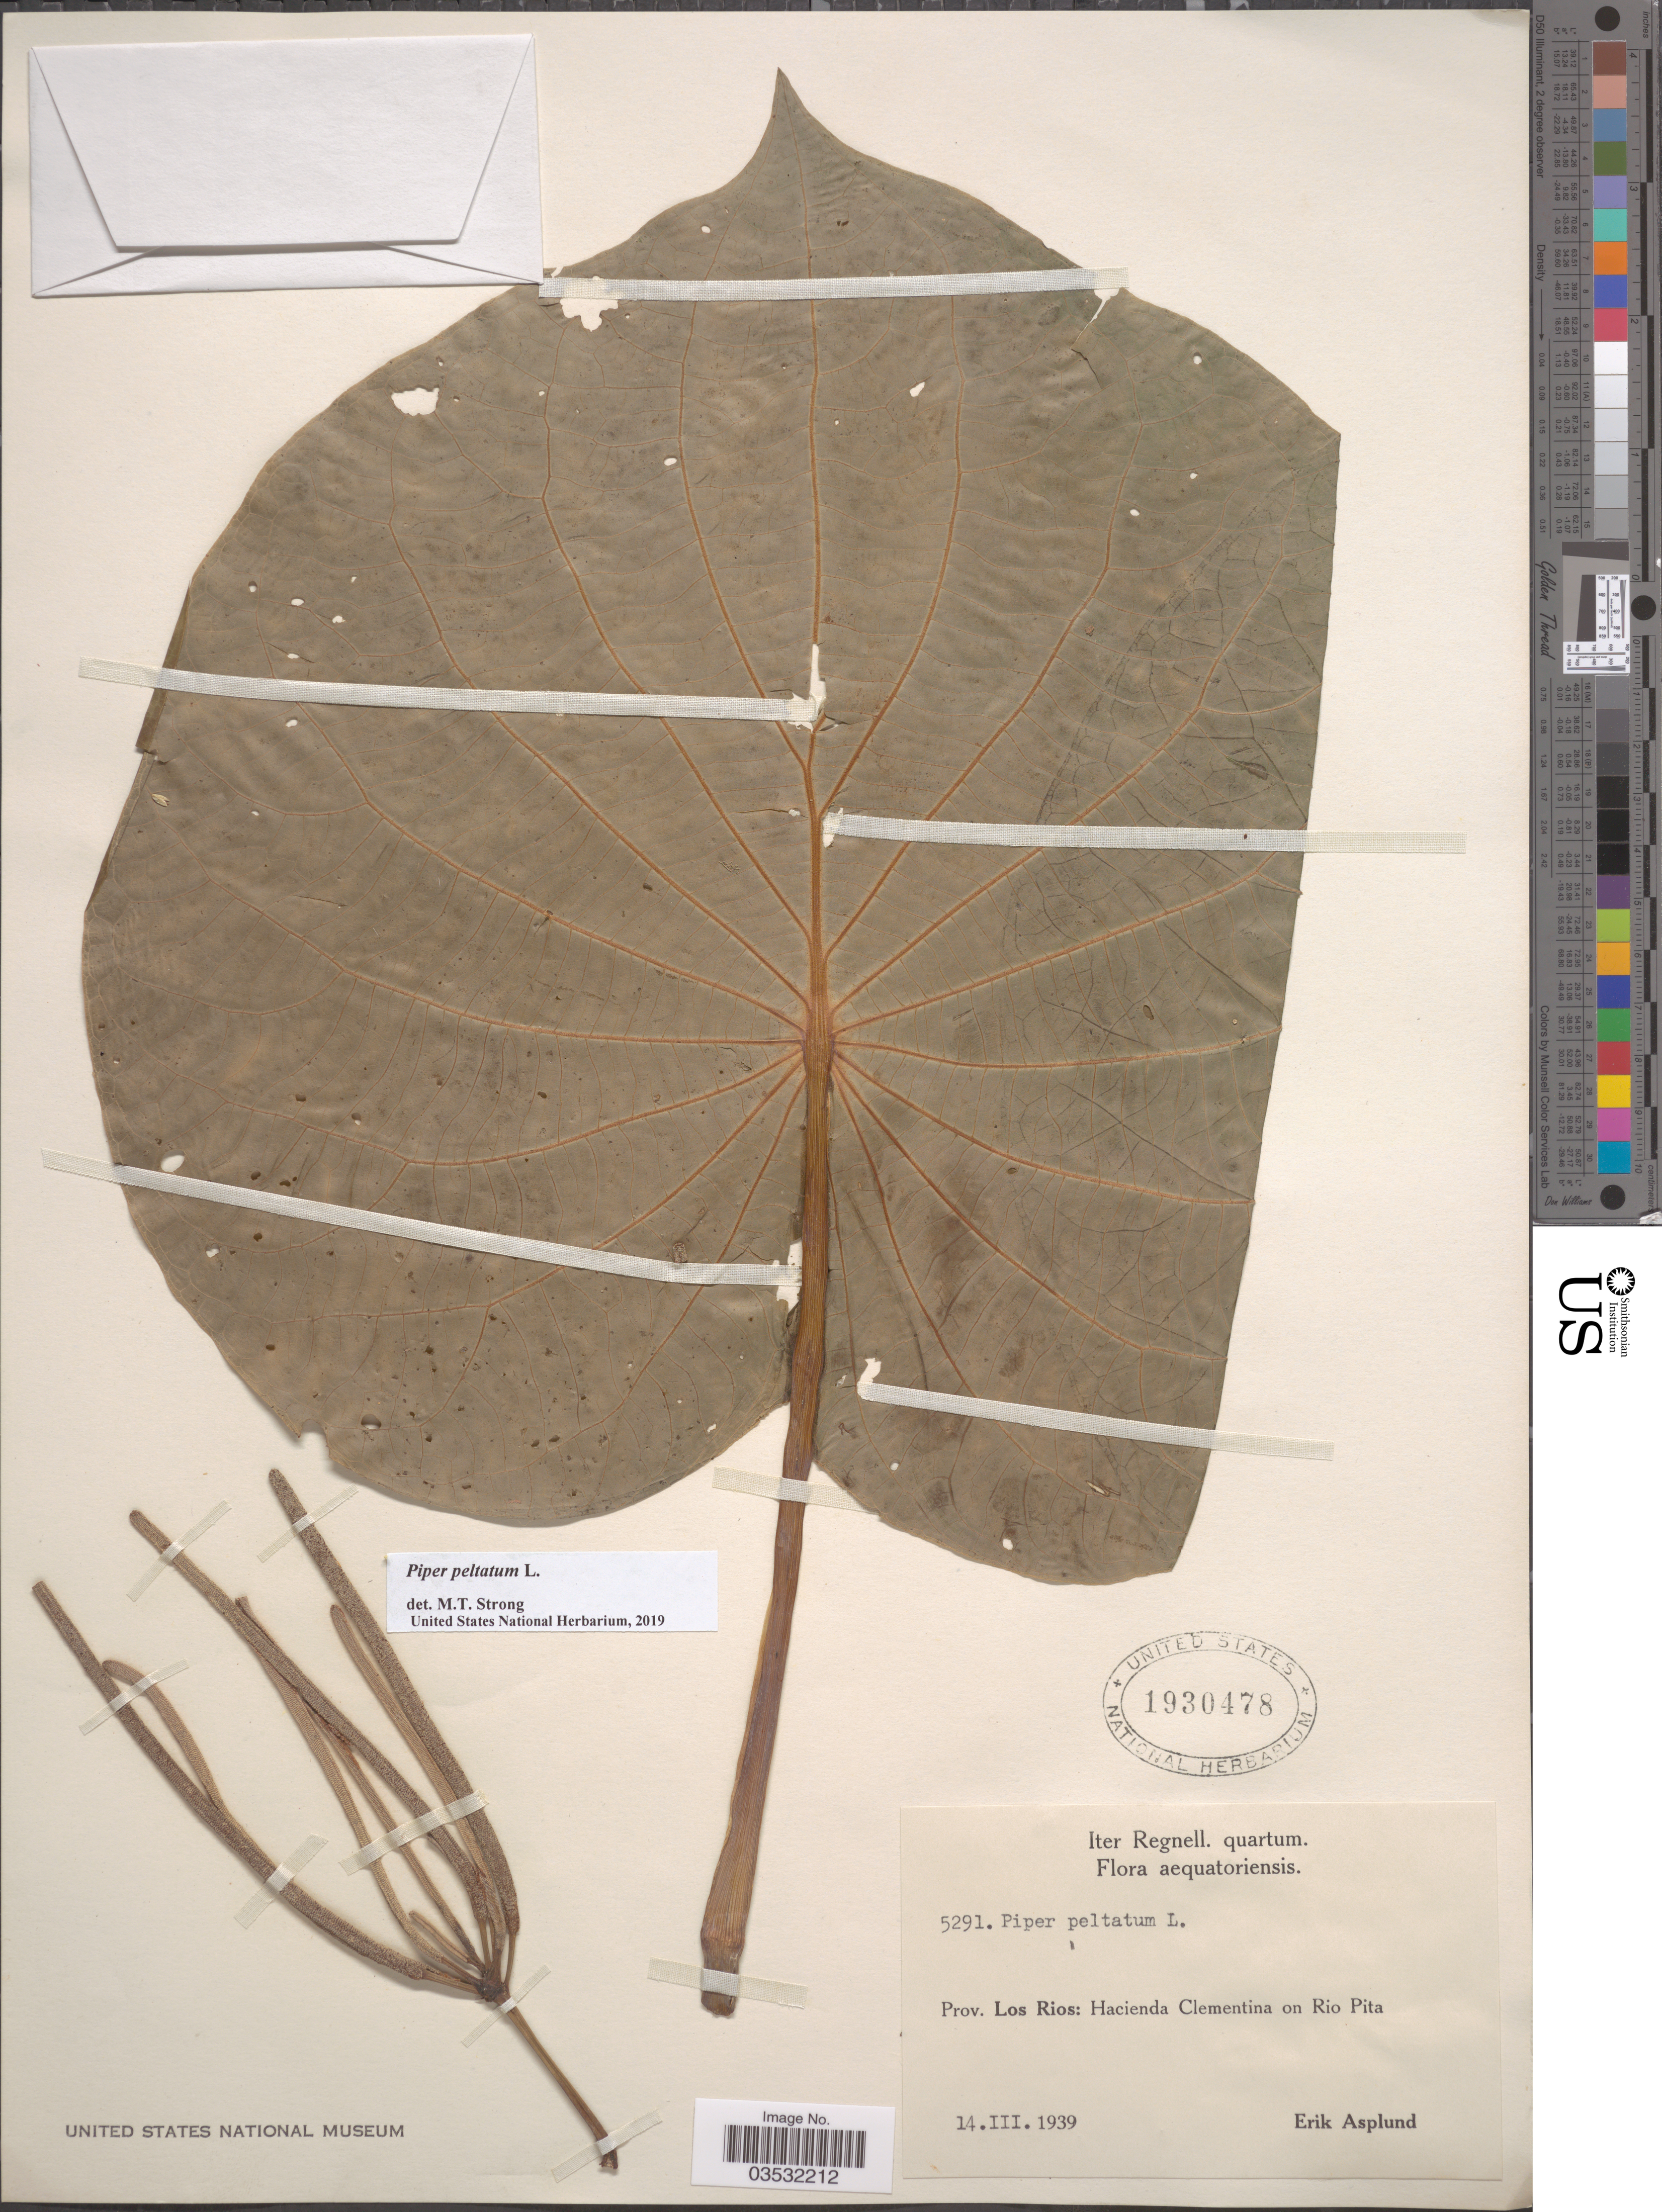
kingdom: Plantae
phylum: Tracheophyta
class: Magnoliopsida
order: Piperales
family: Piperaceae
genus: Piper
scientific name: Piper peltatum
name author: L.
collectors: E. Asplund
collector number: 5291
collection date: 1939-03-14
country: Ecuador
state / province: Los Ríos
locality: Aequatoriensis. Hacienda Clementina on Rio Pita.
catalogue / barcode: US 1930478